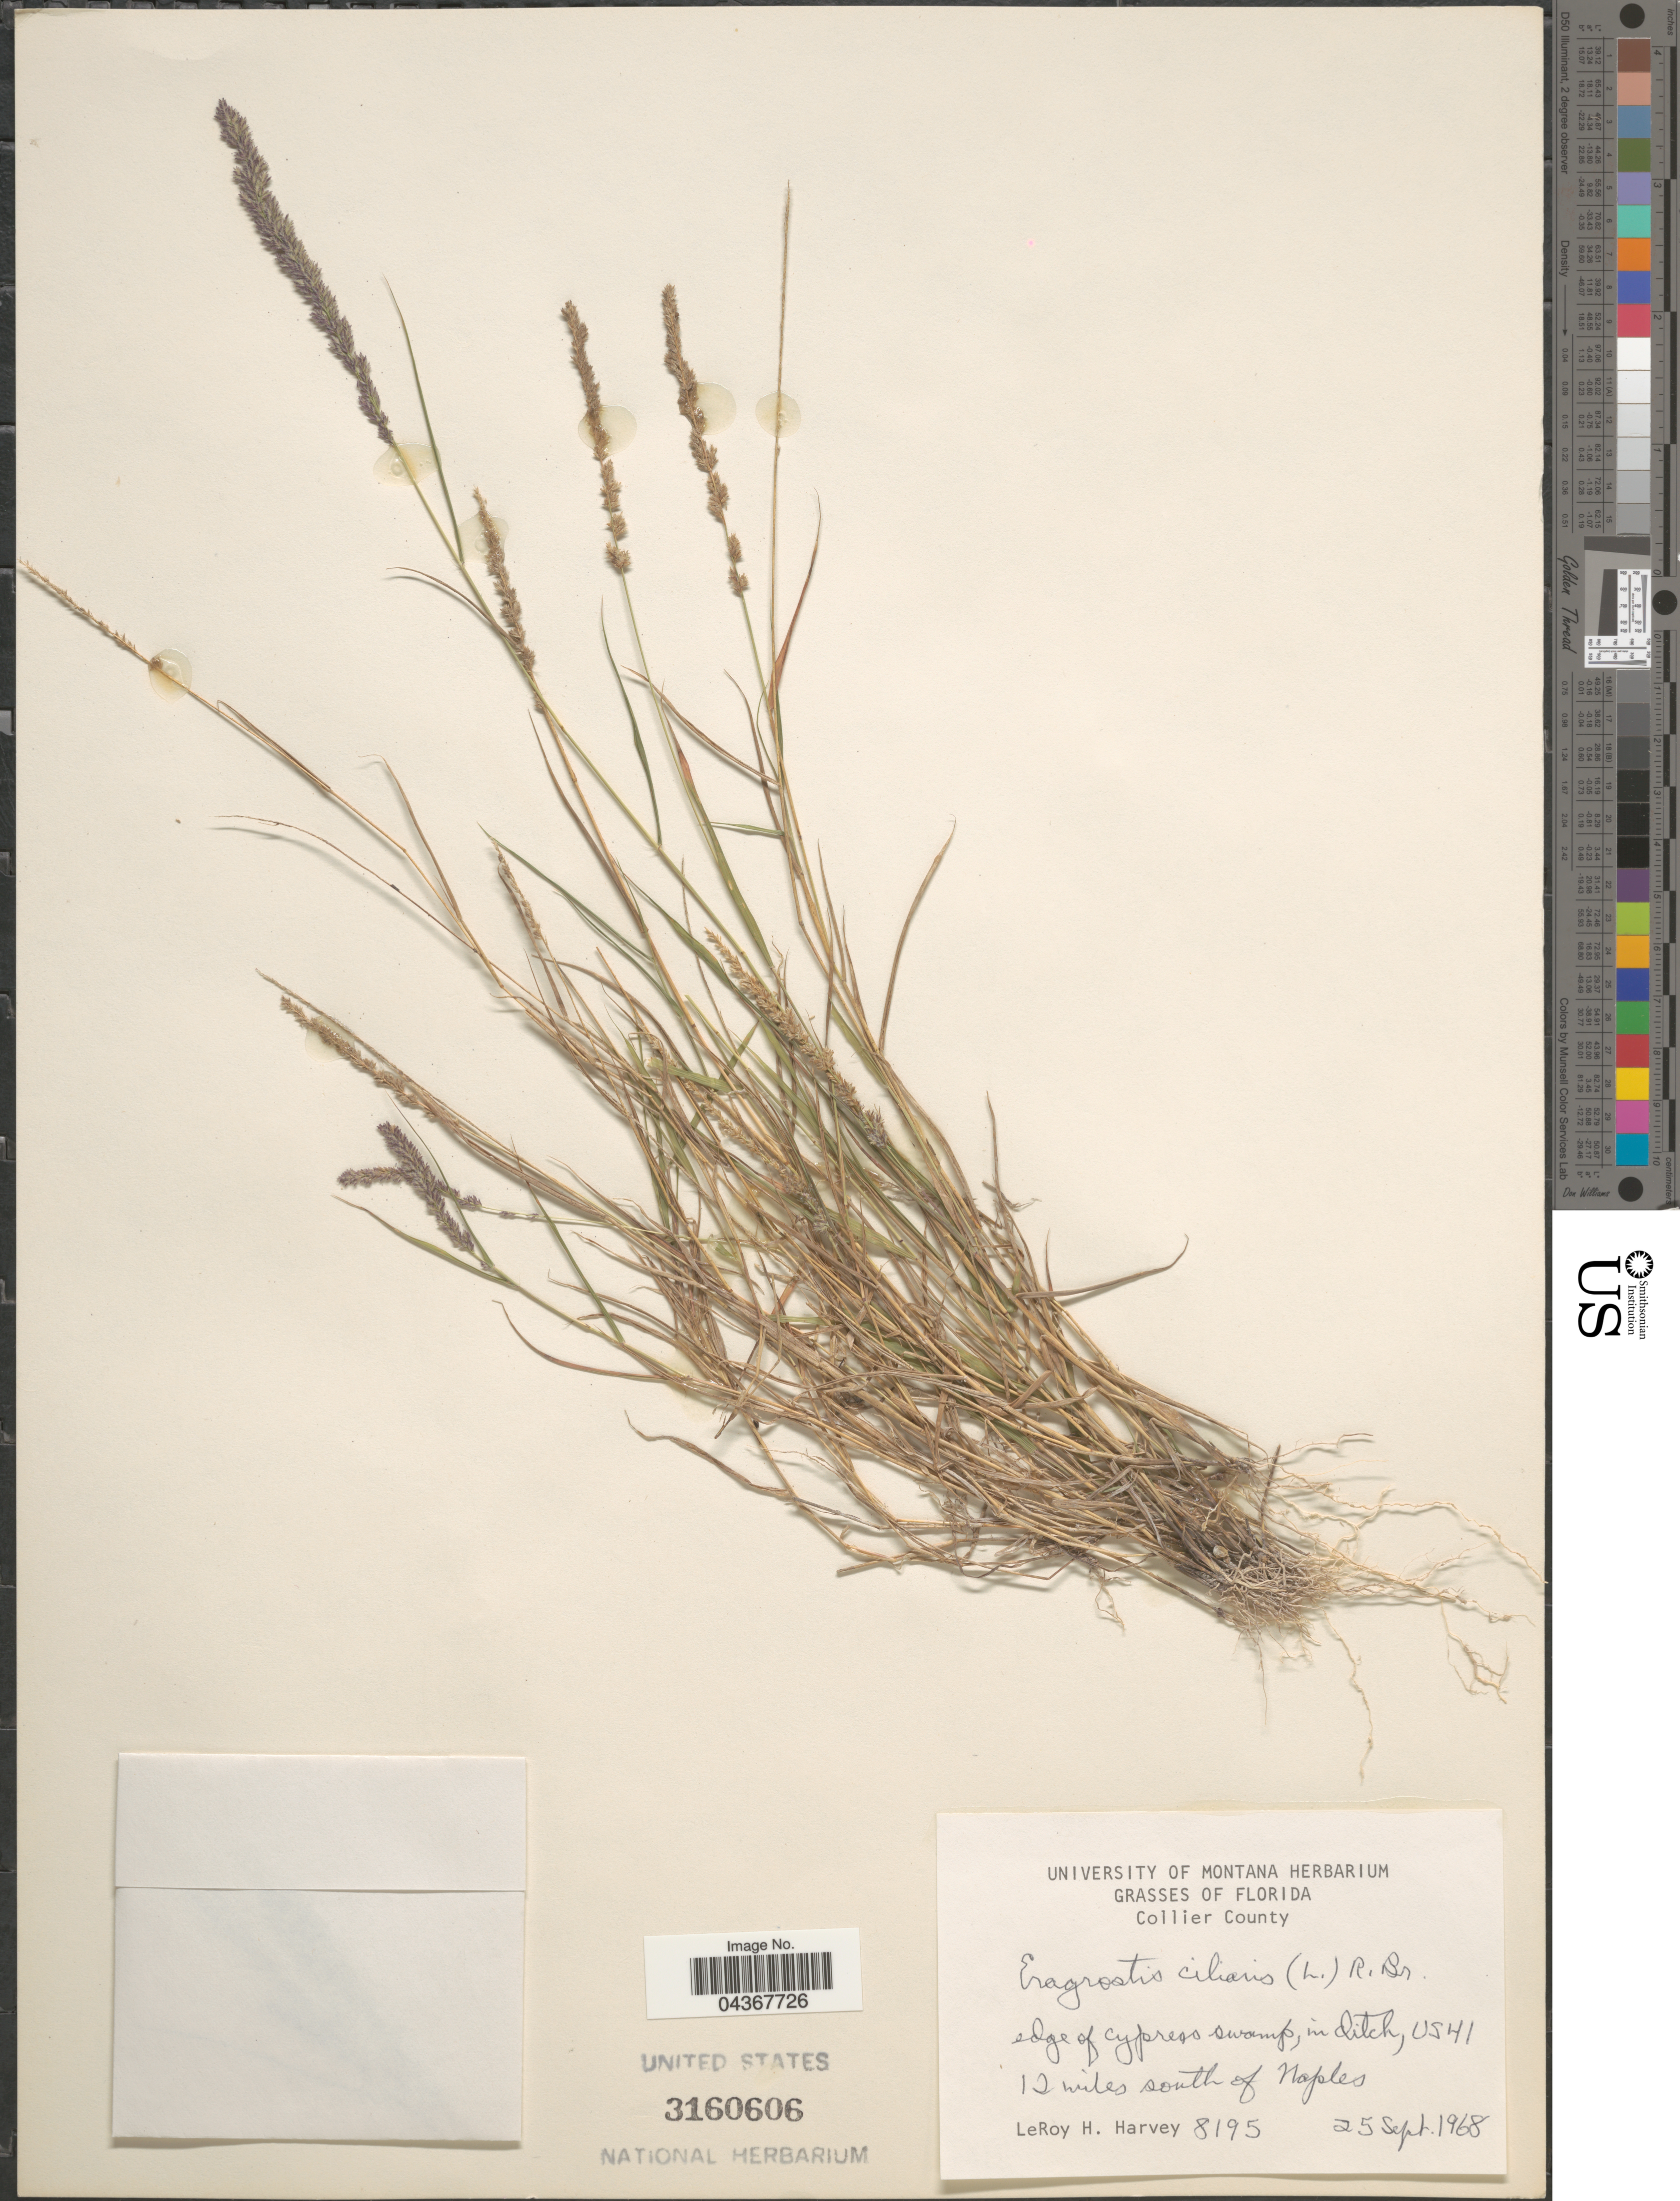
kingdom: Plantae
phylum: Tracheophyta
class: Liliopsida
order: Poales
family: Poaceae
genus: Eragrostis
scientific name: Eragrostis ciliaris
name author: (L.) R. Br.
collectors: L. H. Harvey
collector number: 8195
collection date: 1968-09-25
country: United States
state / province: Florida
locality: Collier County. Edge of cypress swamp, in ditch, US41. 12 miles south of Naples.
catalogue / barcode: US 3160606